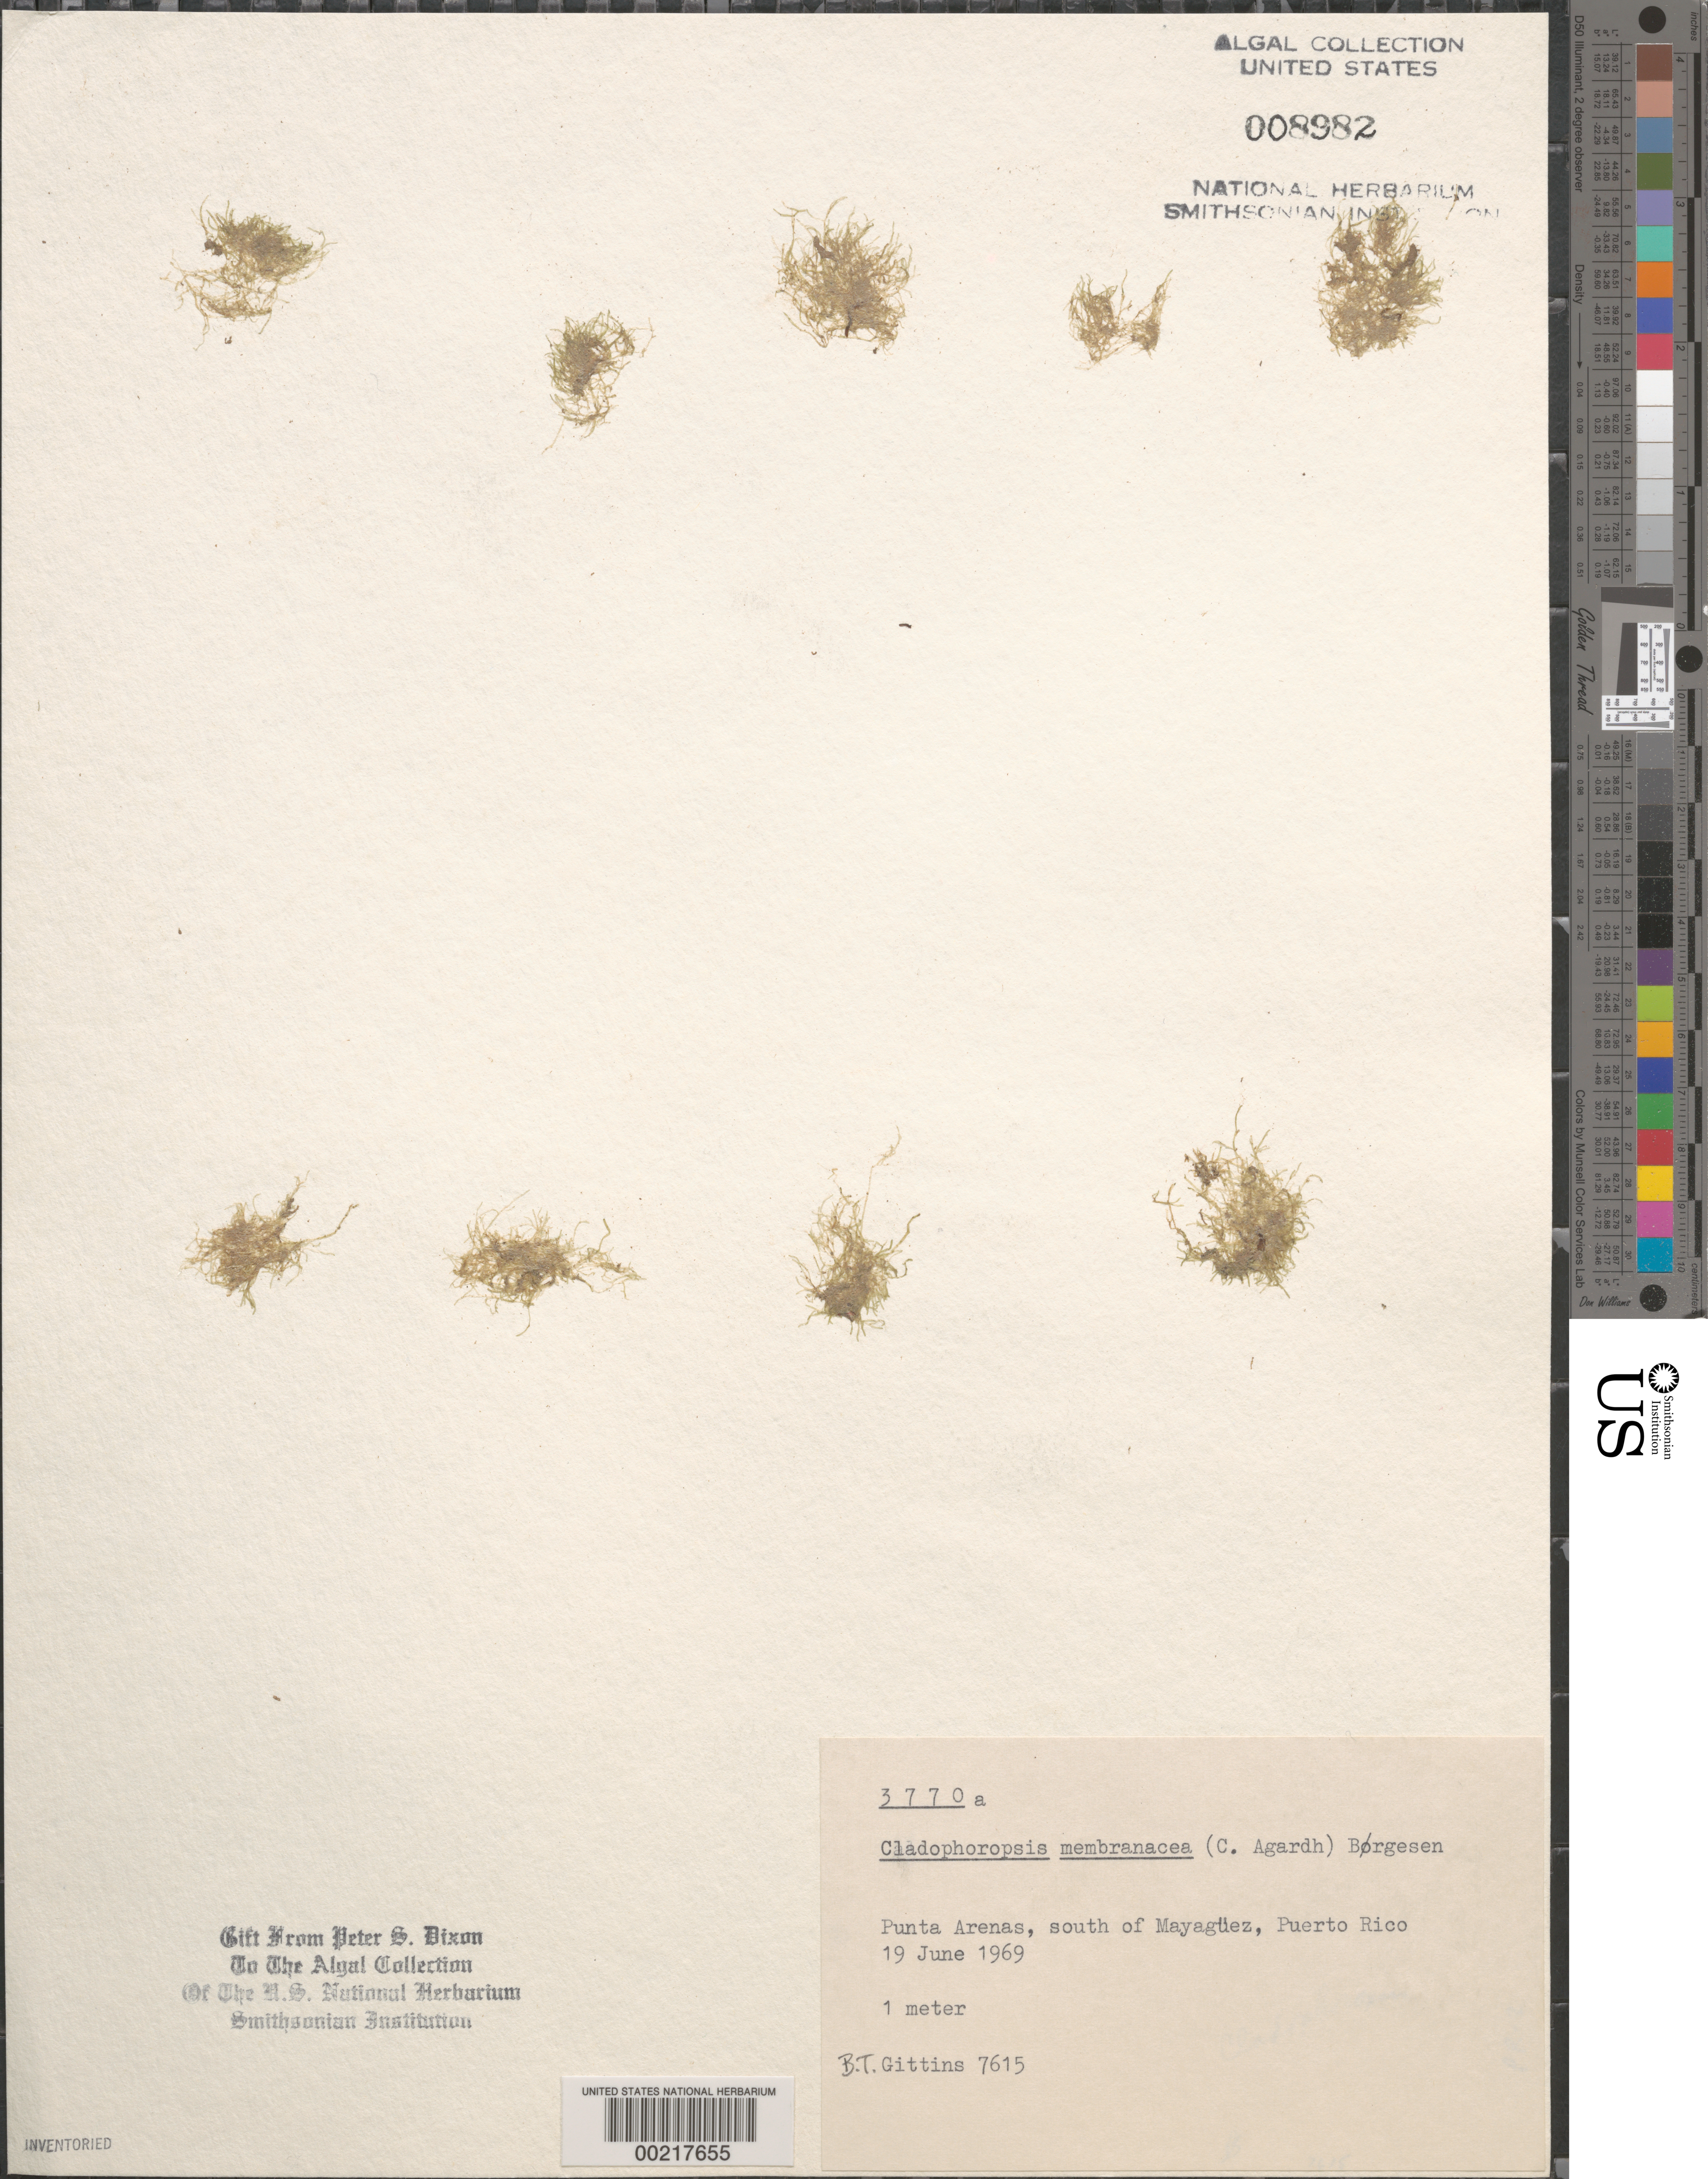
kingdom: Plantae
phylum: Chlorophyta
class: Ulvophyceae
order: Siphonocladales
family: Boodleaceae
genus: Cladophoropsis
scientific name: Cladophoropsis membranacea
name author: (Hofman-Bang) Børgesen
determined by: Dixon, P. S.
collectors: B. Gittins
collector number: BTG 7615 & PSD 3770A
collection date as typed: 19 Jun 1969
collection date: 1969-06-19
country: Puerto Rico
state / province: Mayaguez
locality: Punta arenas, south of mayaguez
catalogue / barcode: US 8982